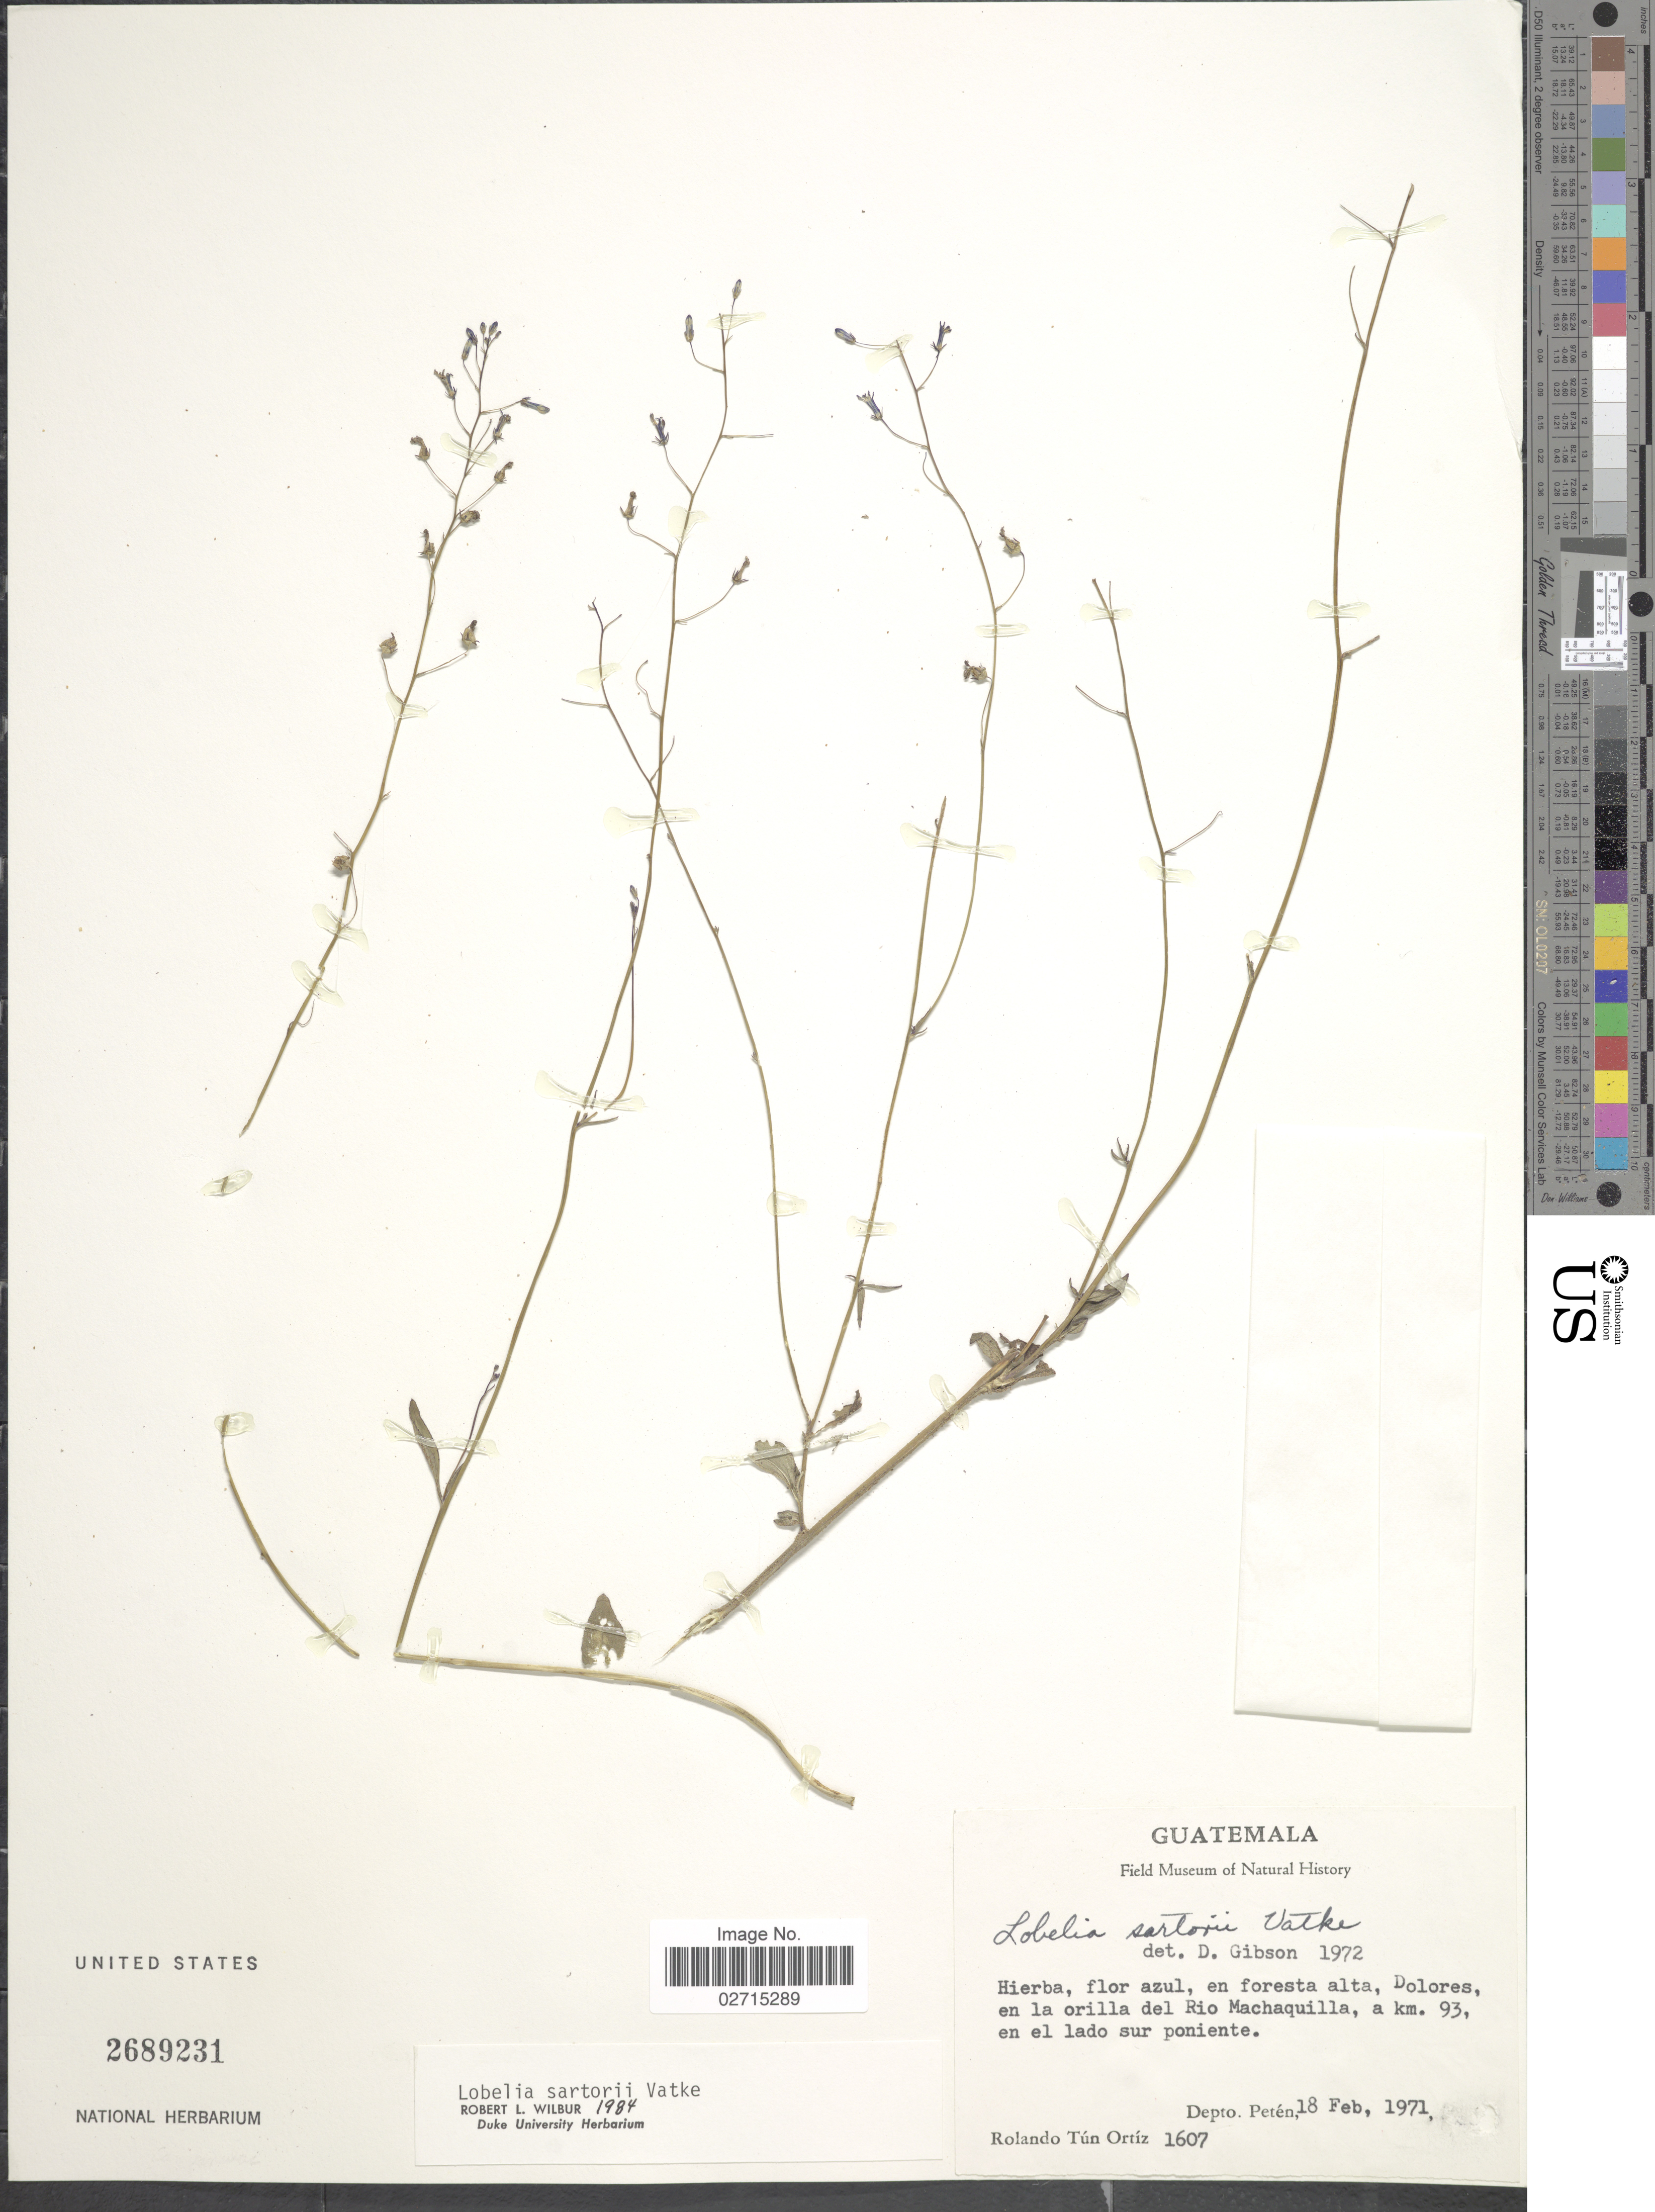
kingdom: Plantae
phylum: Tracheophyta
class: Magnoliopsida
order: Asterales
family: Campanulaceae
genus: Lobelia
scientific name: Lobelia sartorii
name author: Vatke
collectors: R. T. Ortíz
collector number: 1607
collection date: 1971-02-18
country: Guatemala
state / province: El Petén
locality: Dolores, en la orilla del Rio Machaquilla, a km 93, en el lado sur poniente, Depto. Petén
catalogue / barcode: US 2689231